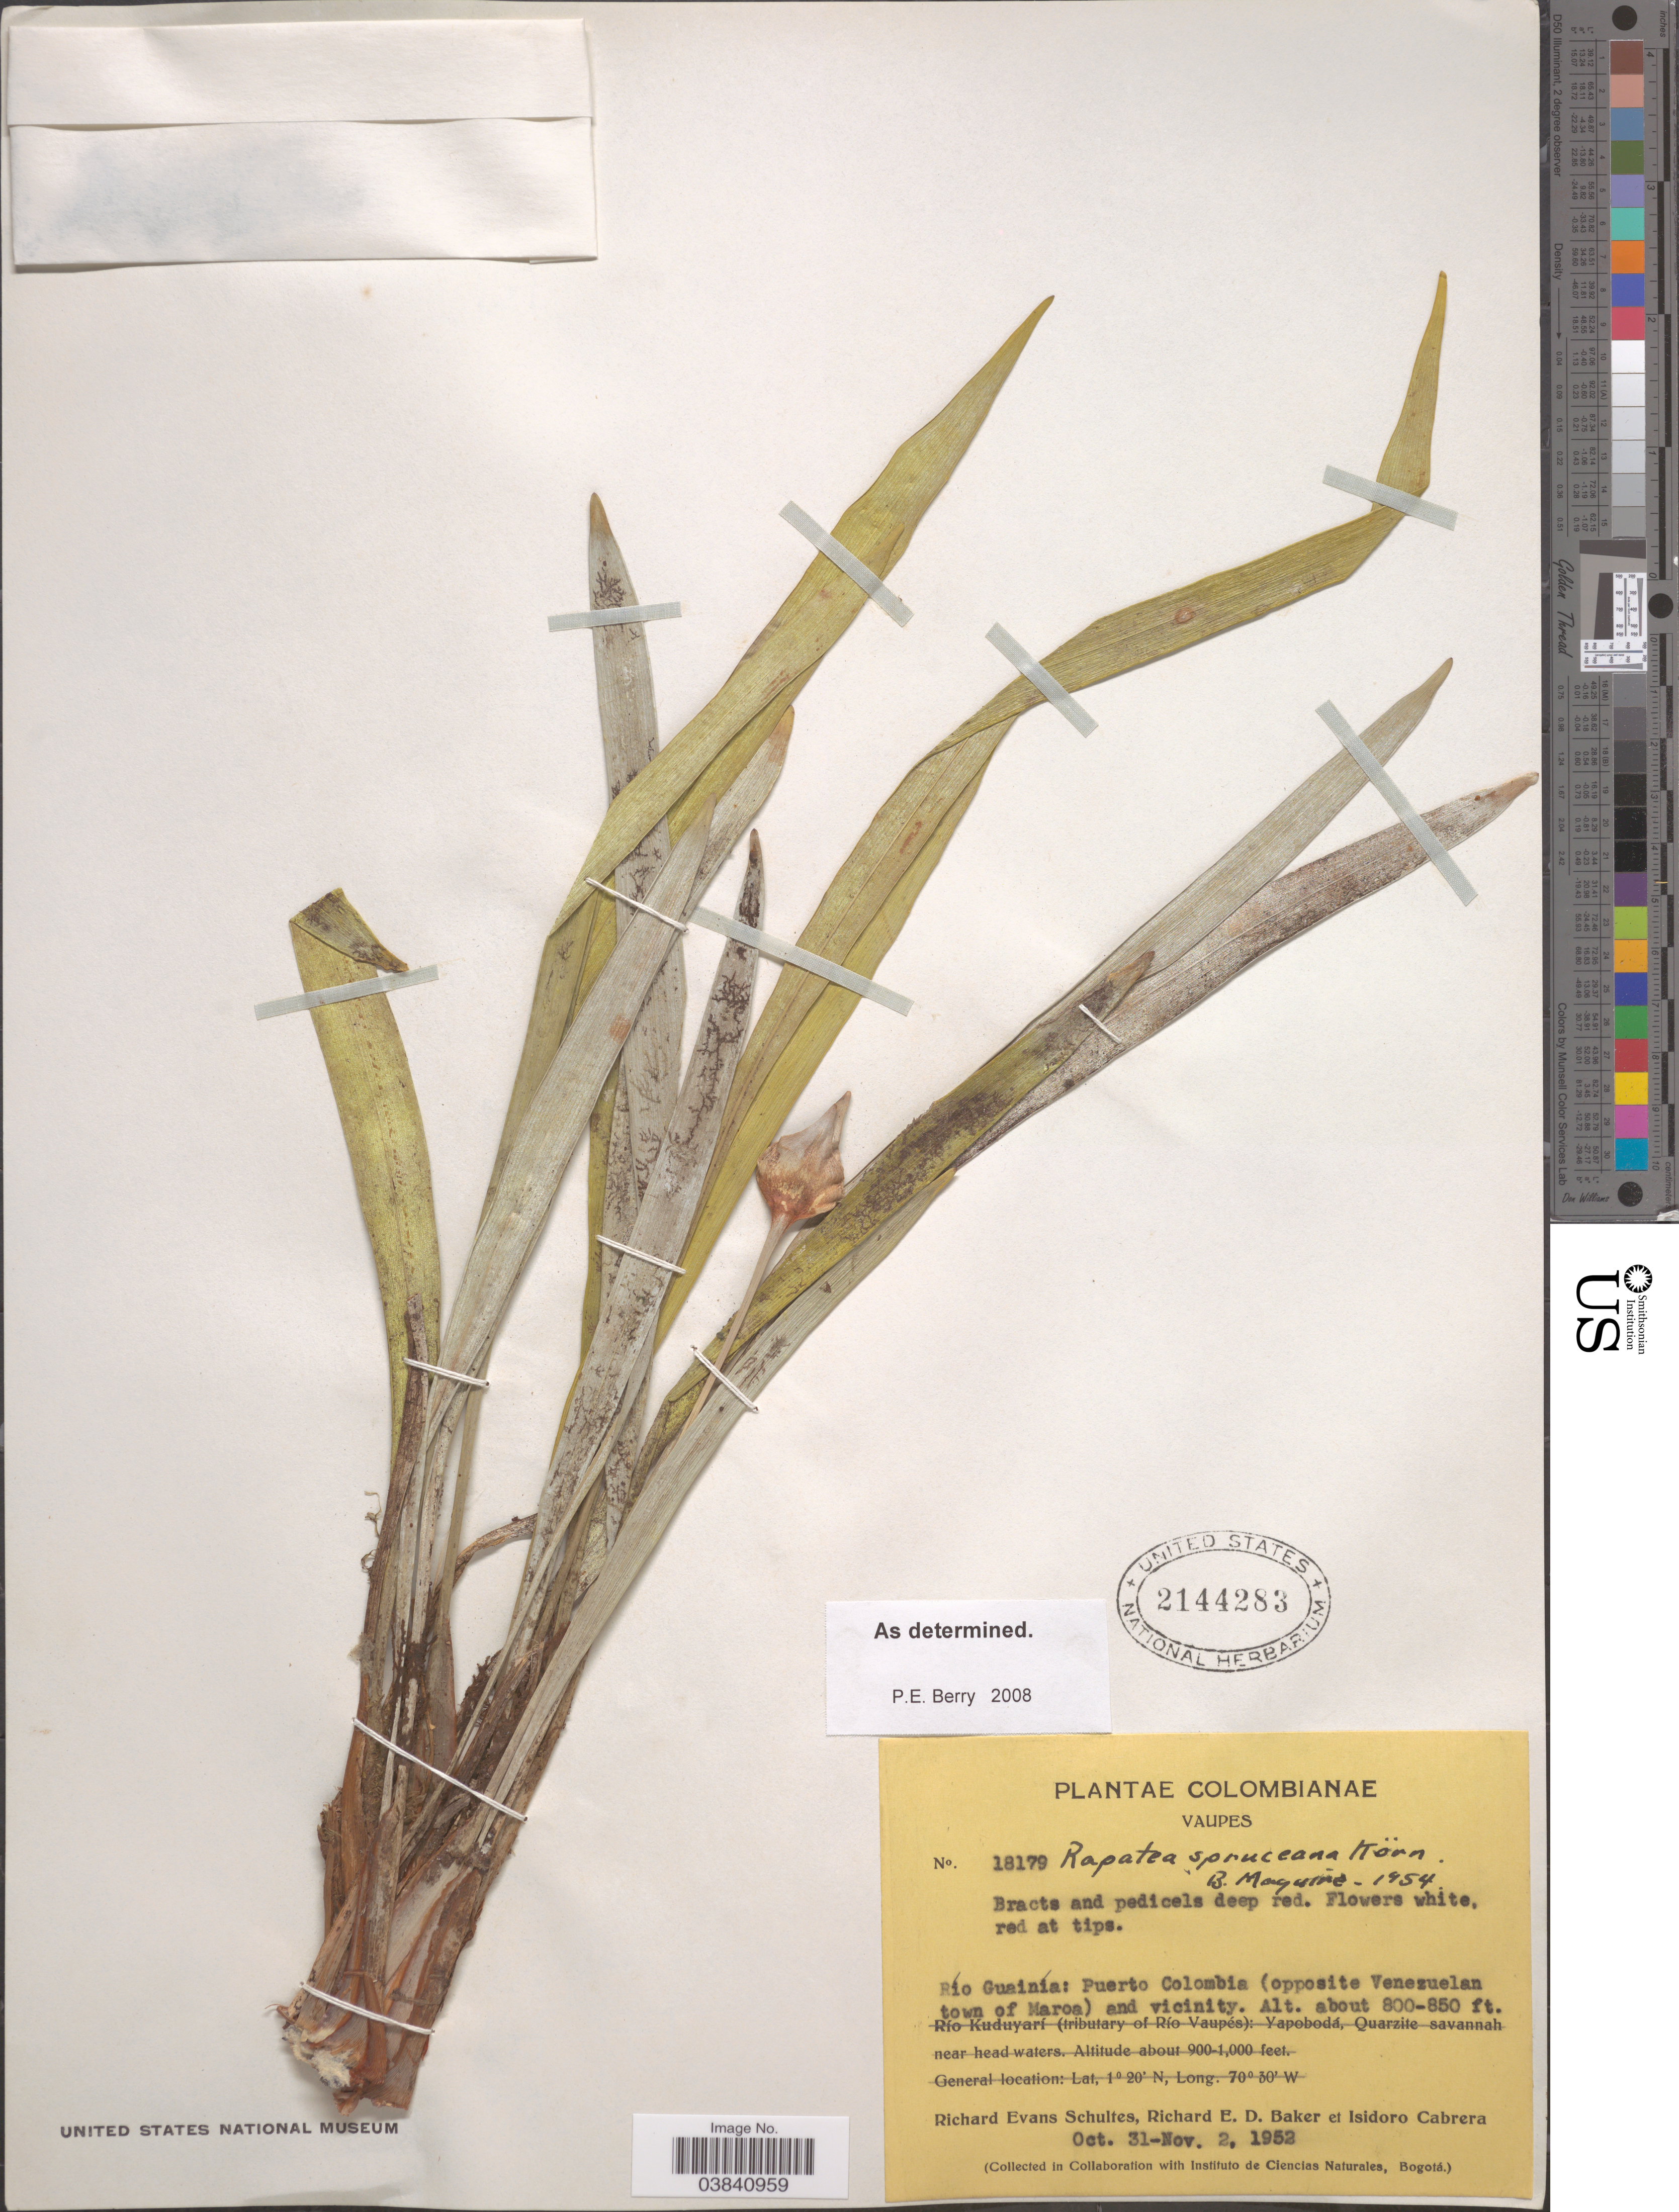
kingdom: Plantae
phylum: Tracheophyta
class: Liliopsida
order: Poales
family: Rapateaceae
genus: Rapatea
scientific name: Rapatea spruceana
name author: Körn.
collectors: R. E. Schultes, R. E. D. Baker & I. Cabrera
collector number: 18179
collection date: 1952-10-31/1952-11-02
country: Colombia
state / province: Vaupés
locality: Río Guainía: Puerto Colombia (opposite Venezuelan town of Maroa) and vicinity.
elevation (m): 244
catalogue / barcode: US 2144283